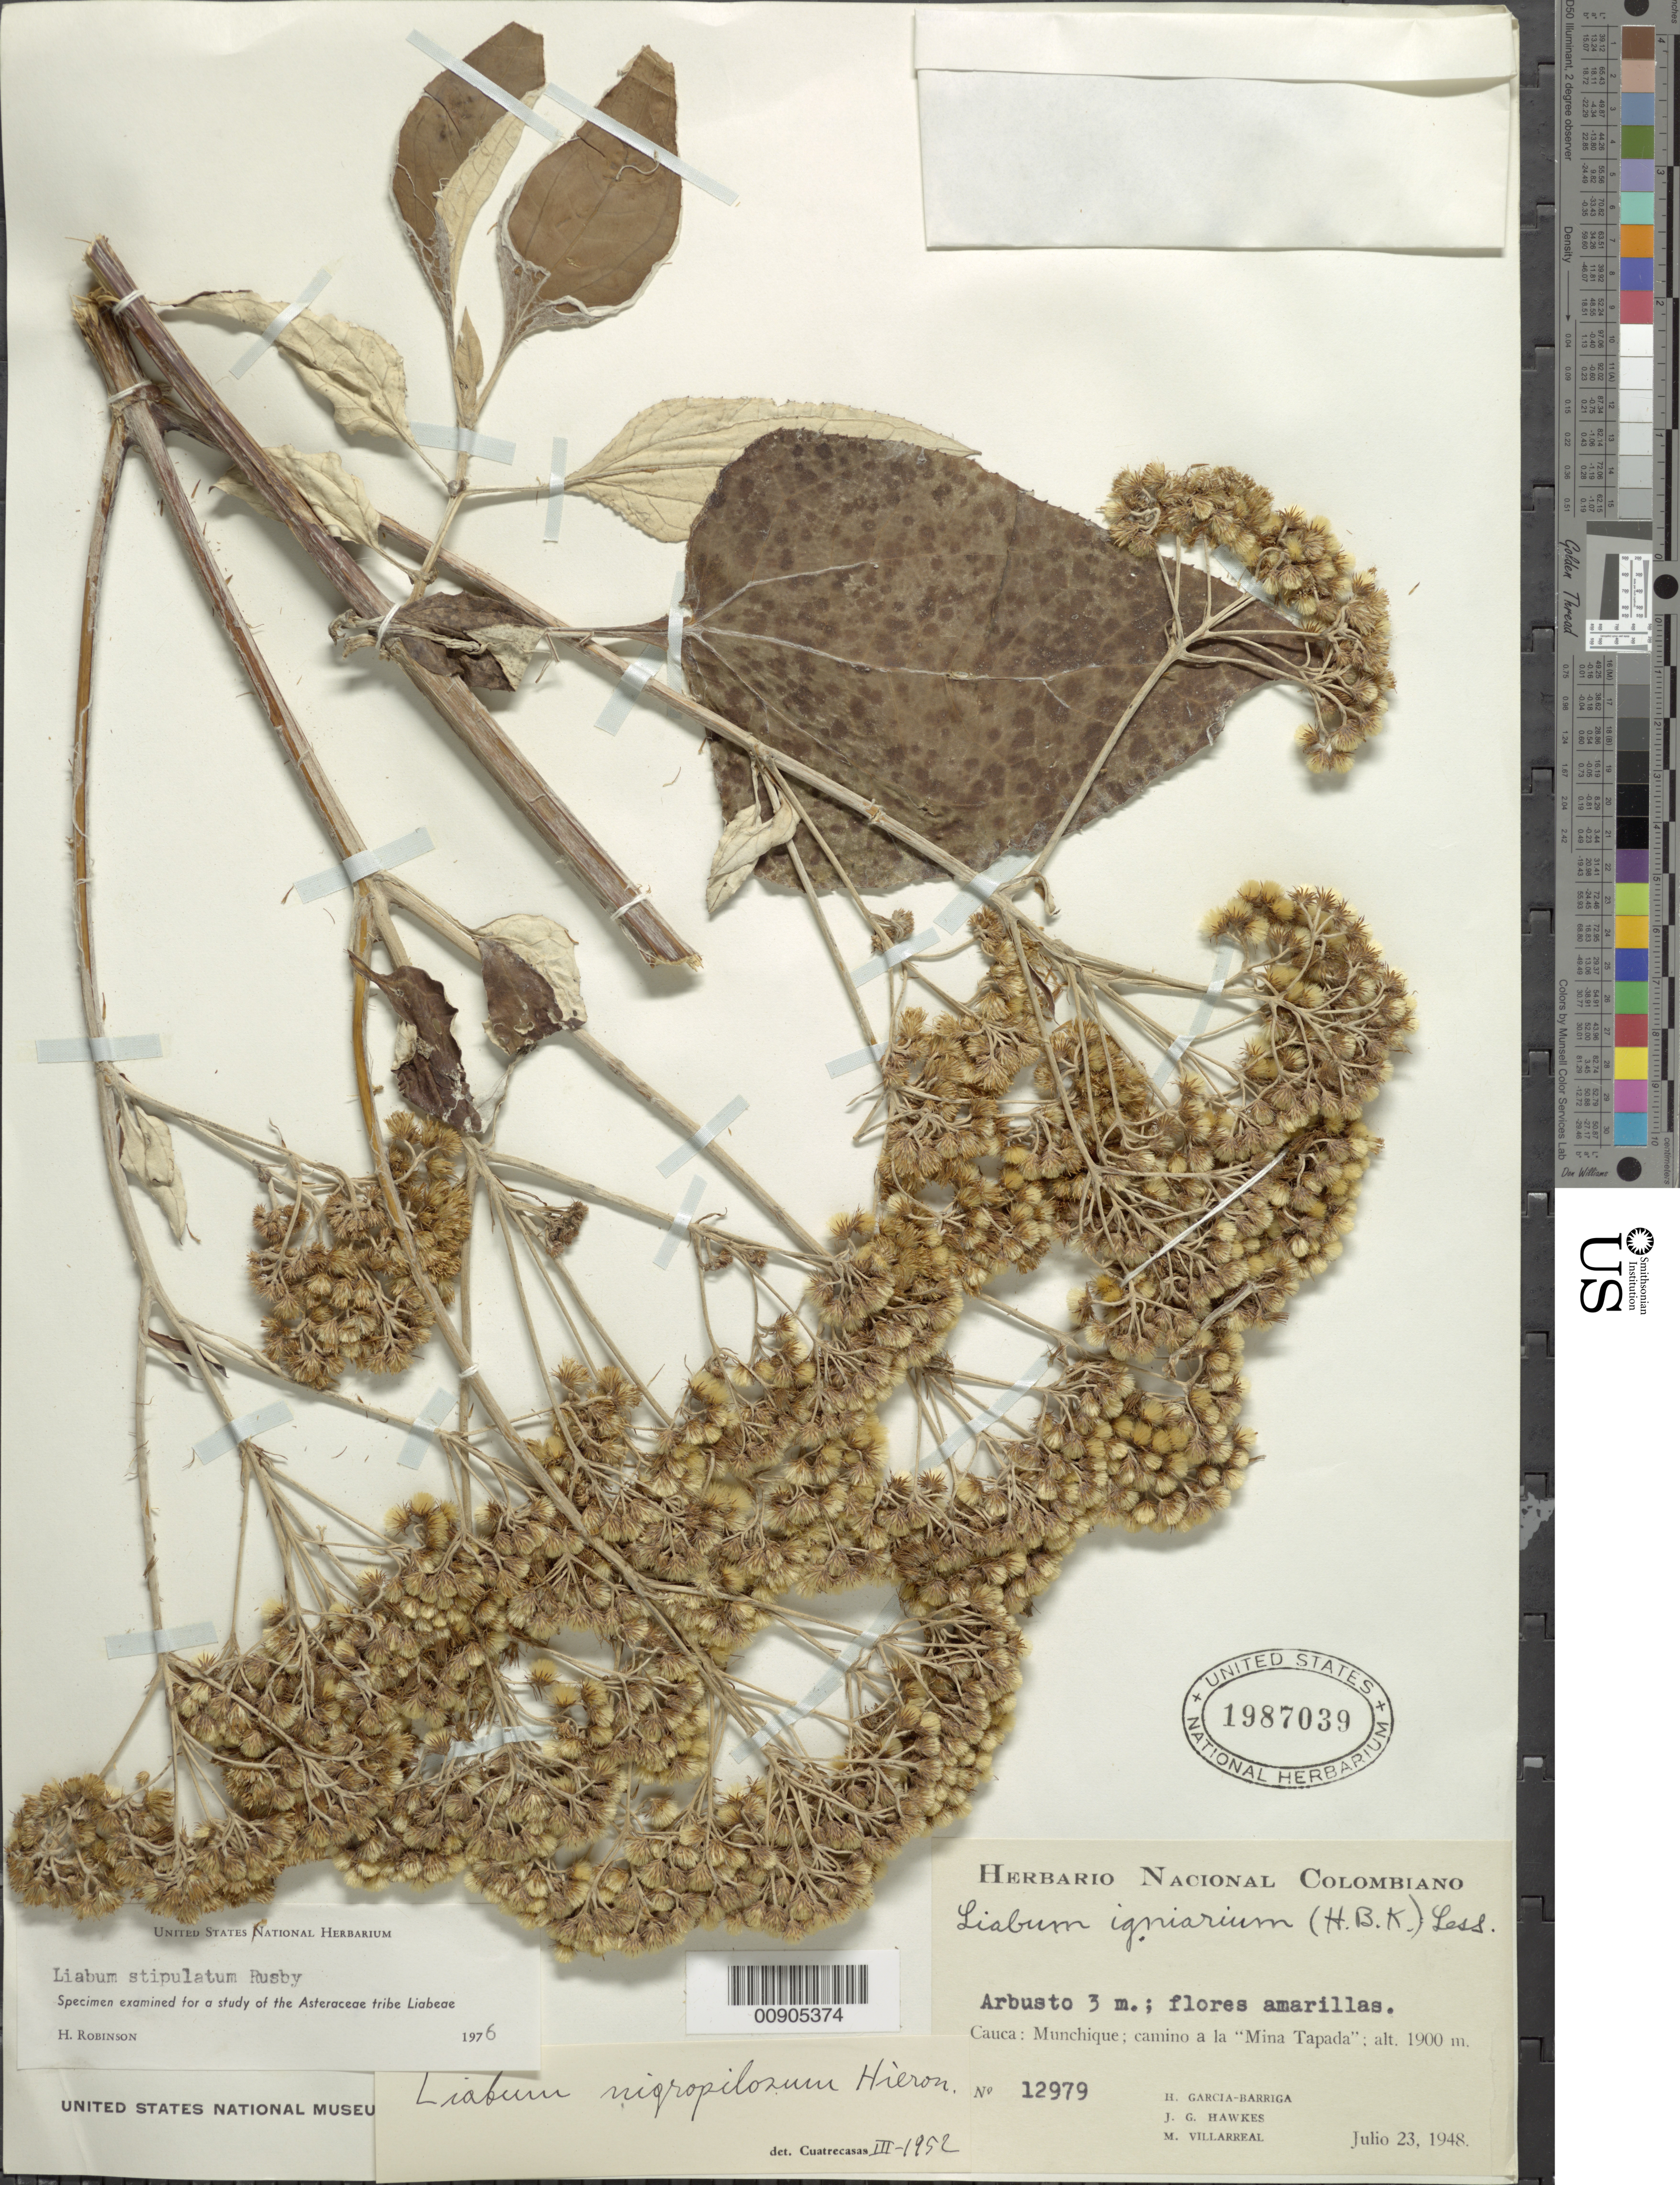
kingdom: Plantae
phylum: Tracheophyta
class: Magnoliopsida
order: Asterales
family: Asteraceae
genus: Liabum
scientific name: Liabum stipulatum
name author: Rusby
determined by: Robinson, Harold E., (US)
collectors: H. García Barriga, J. Hawkes & M. Villareal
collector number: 12979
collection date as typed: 23-Jul-48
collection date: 1948-07-23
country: Colombia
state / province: Cauca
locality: Munchique; camino a la "Mina Tapada"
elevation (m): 1900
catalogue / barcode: US 1987039